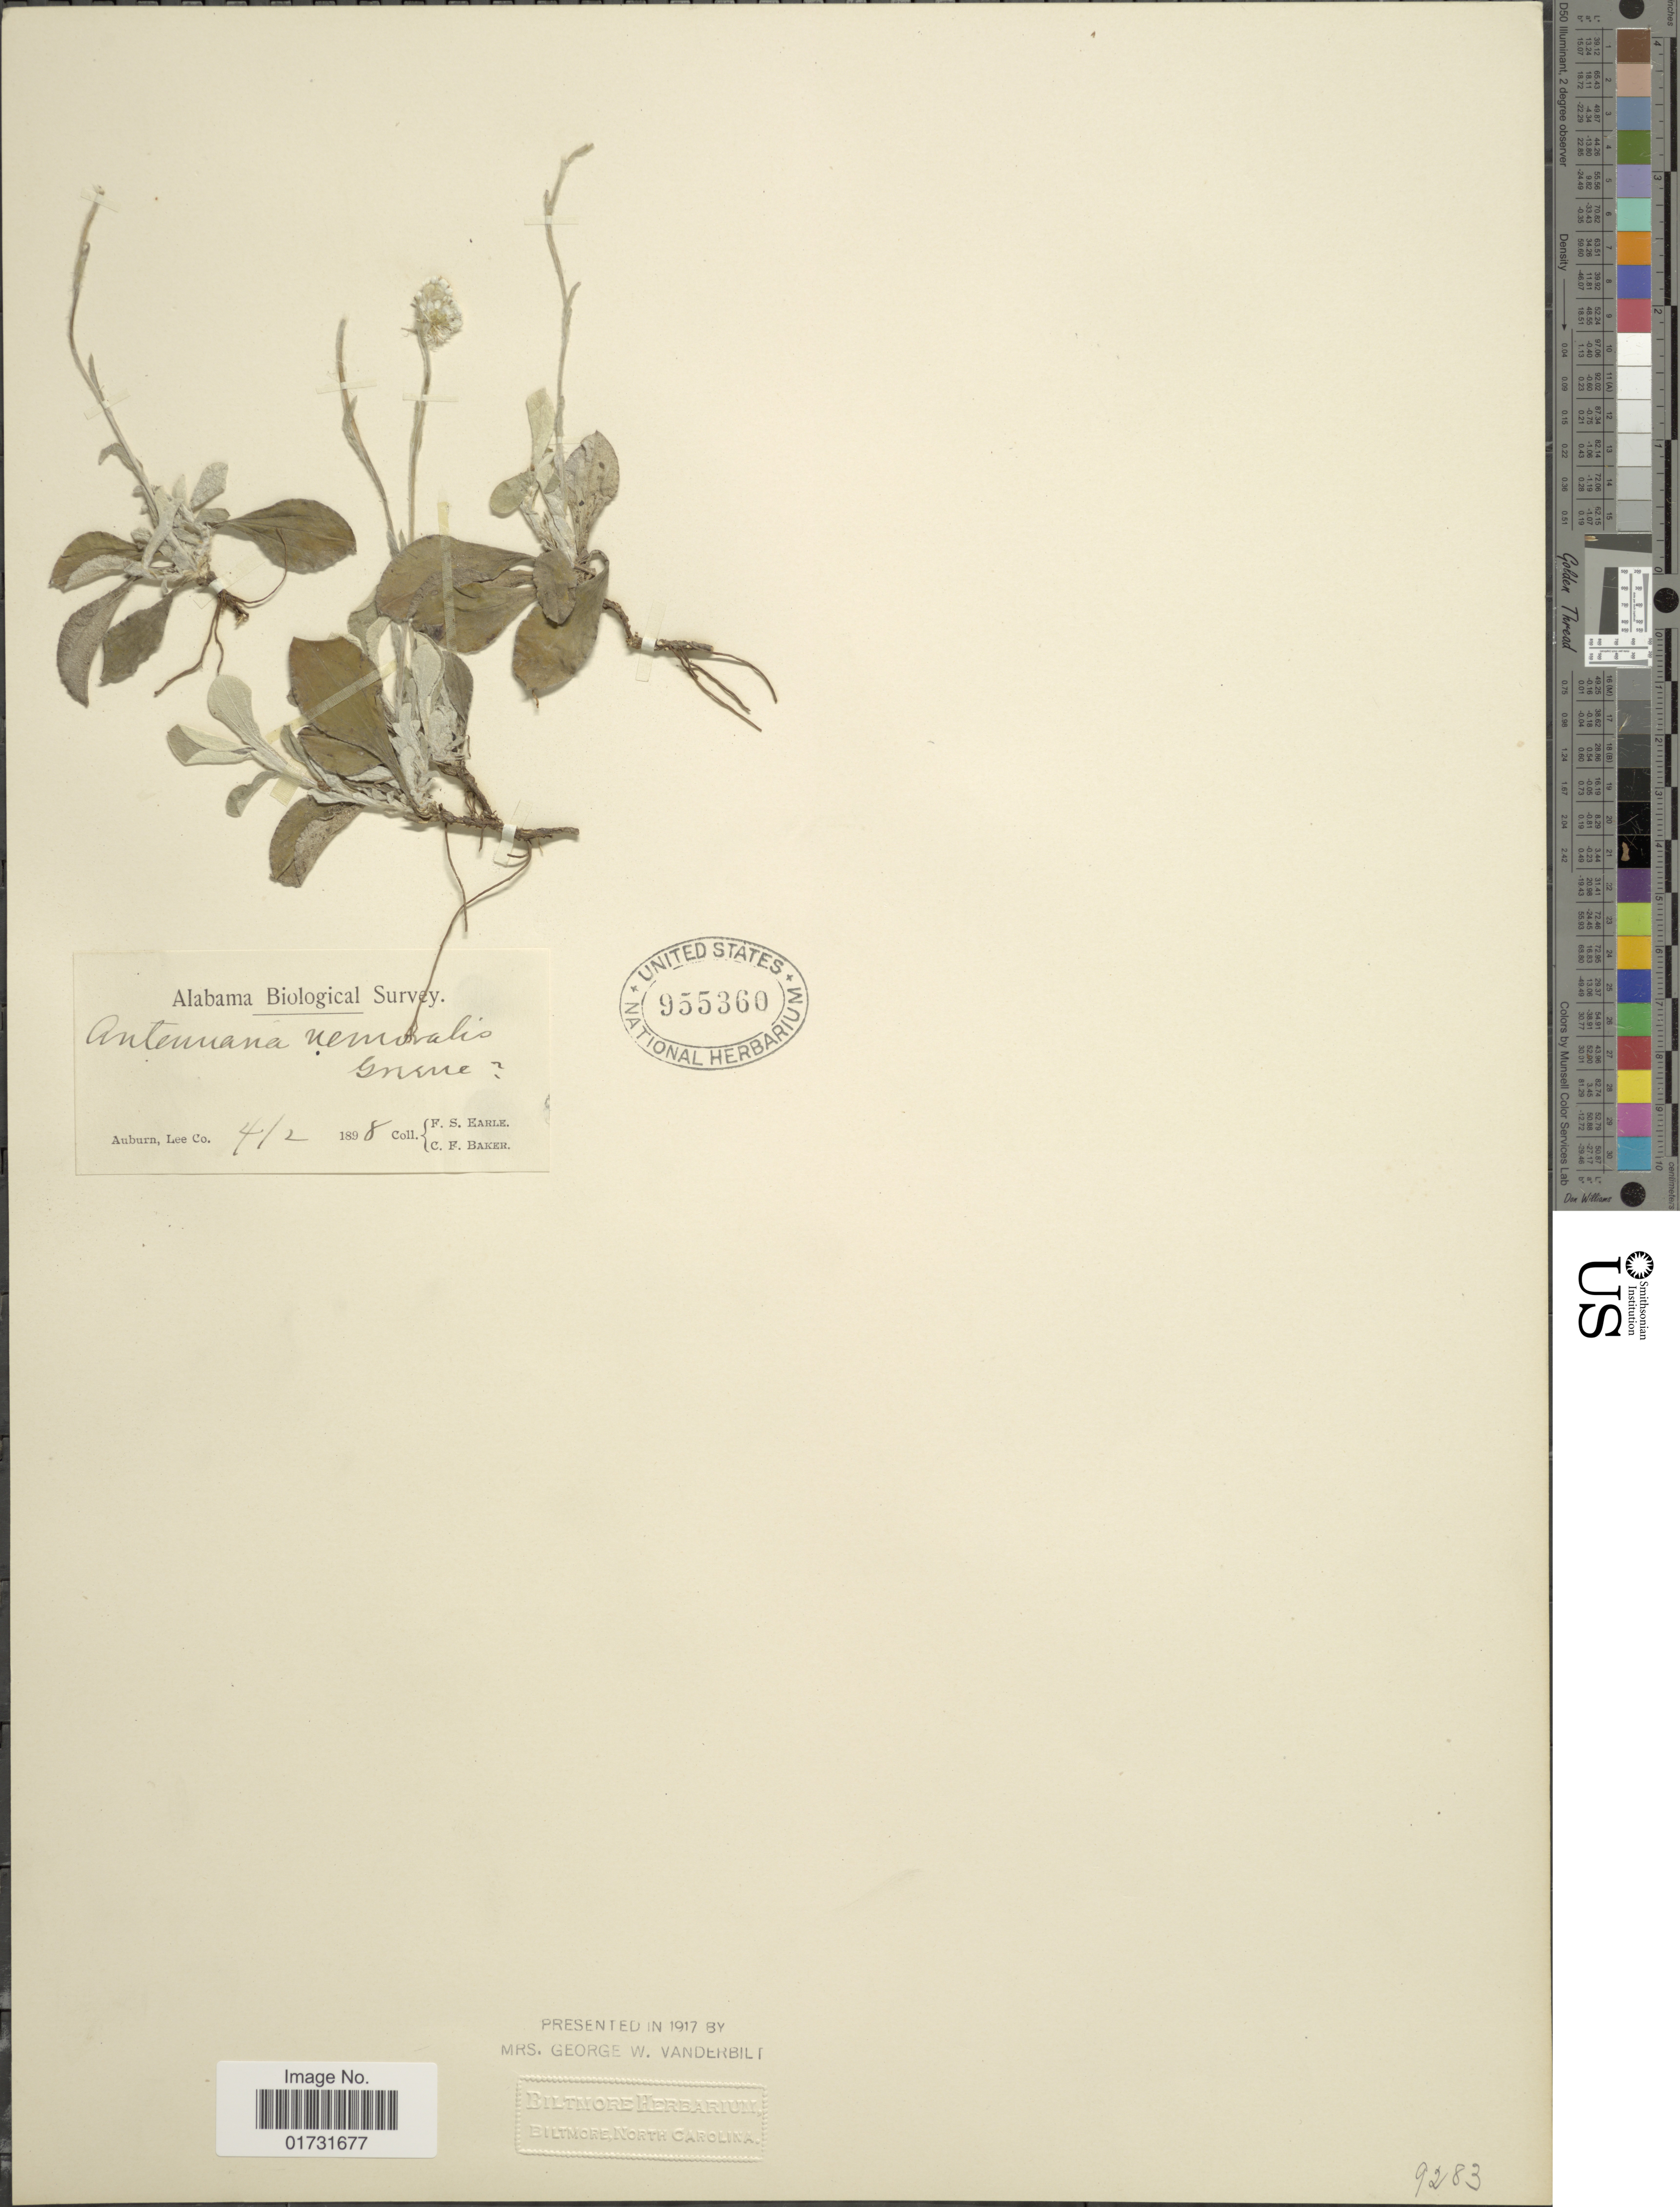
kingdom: Plantae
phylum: Tracheophyta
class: Magnoliopsida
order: Asterales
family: Asteraceae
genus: Antennaria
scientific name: Antennaria nemoralis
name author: Greene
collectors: F. S. Earle & C. F. Baker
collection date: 1898-04-02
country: United States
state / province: Alabama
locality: Auburn, Lee Co.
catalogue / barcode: US 955360